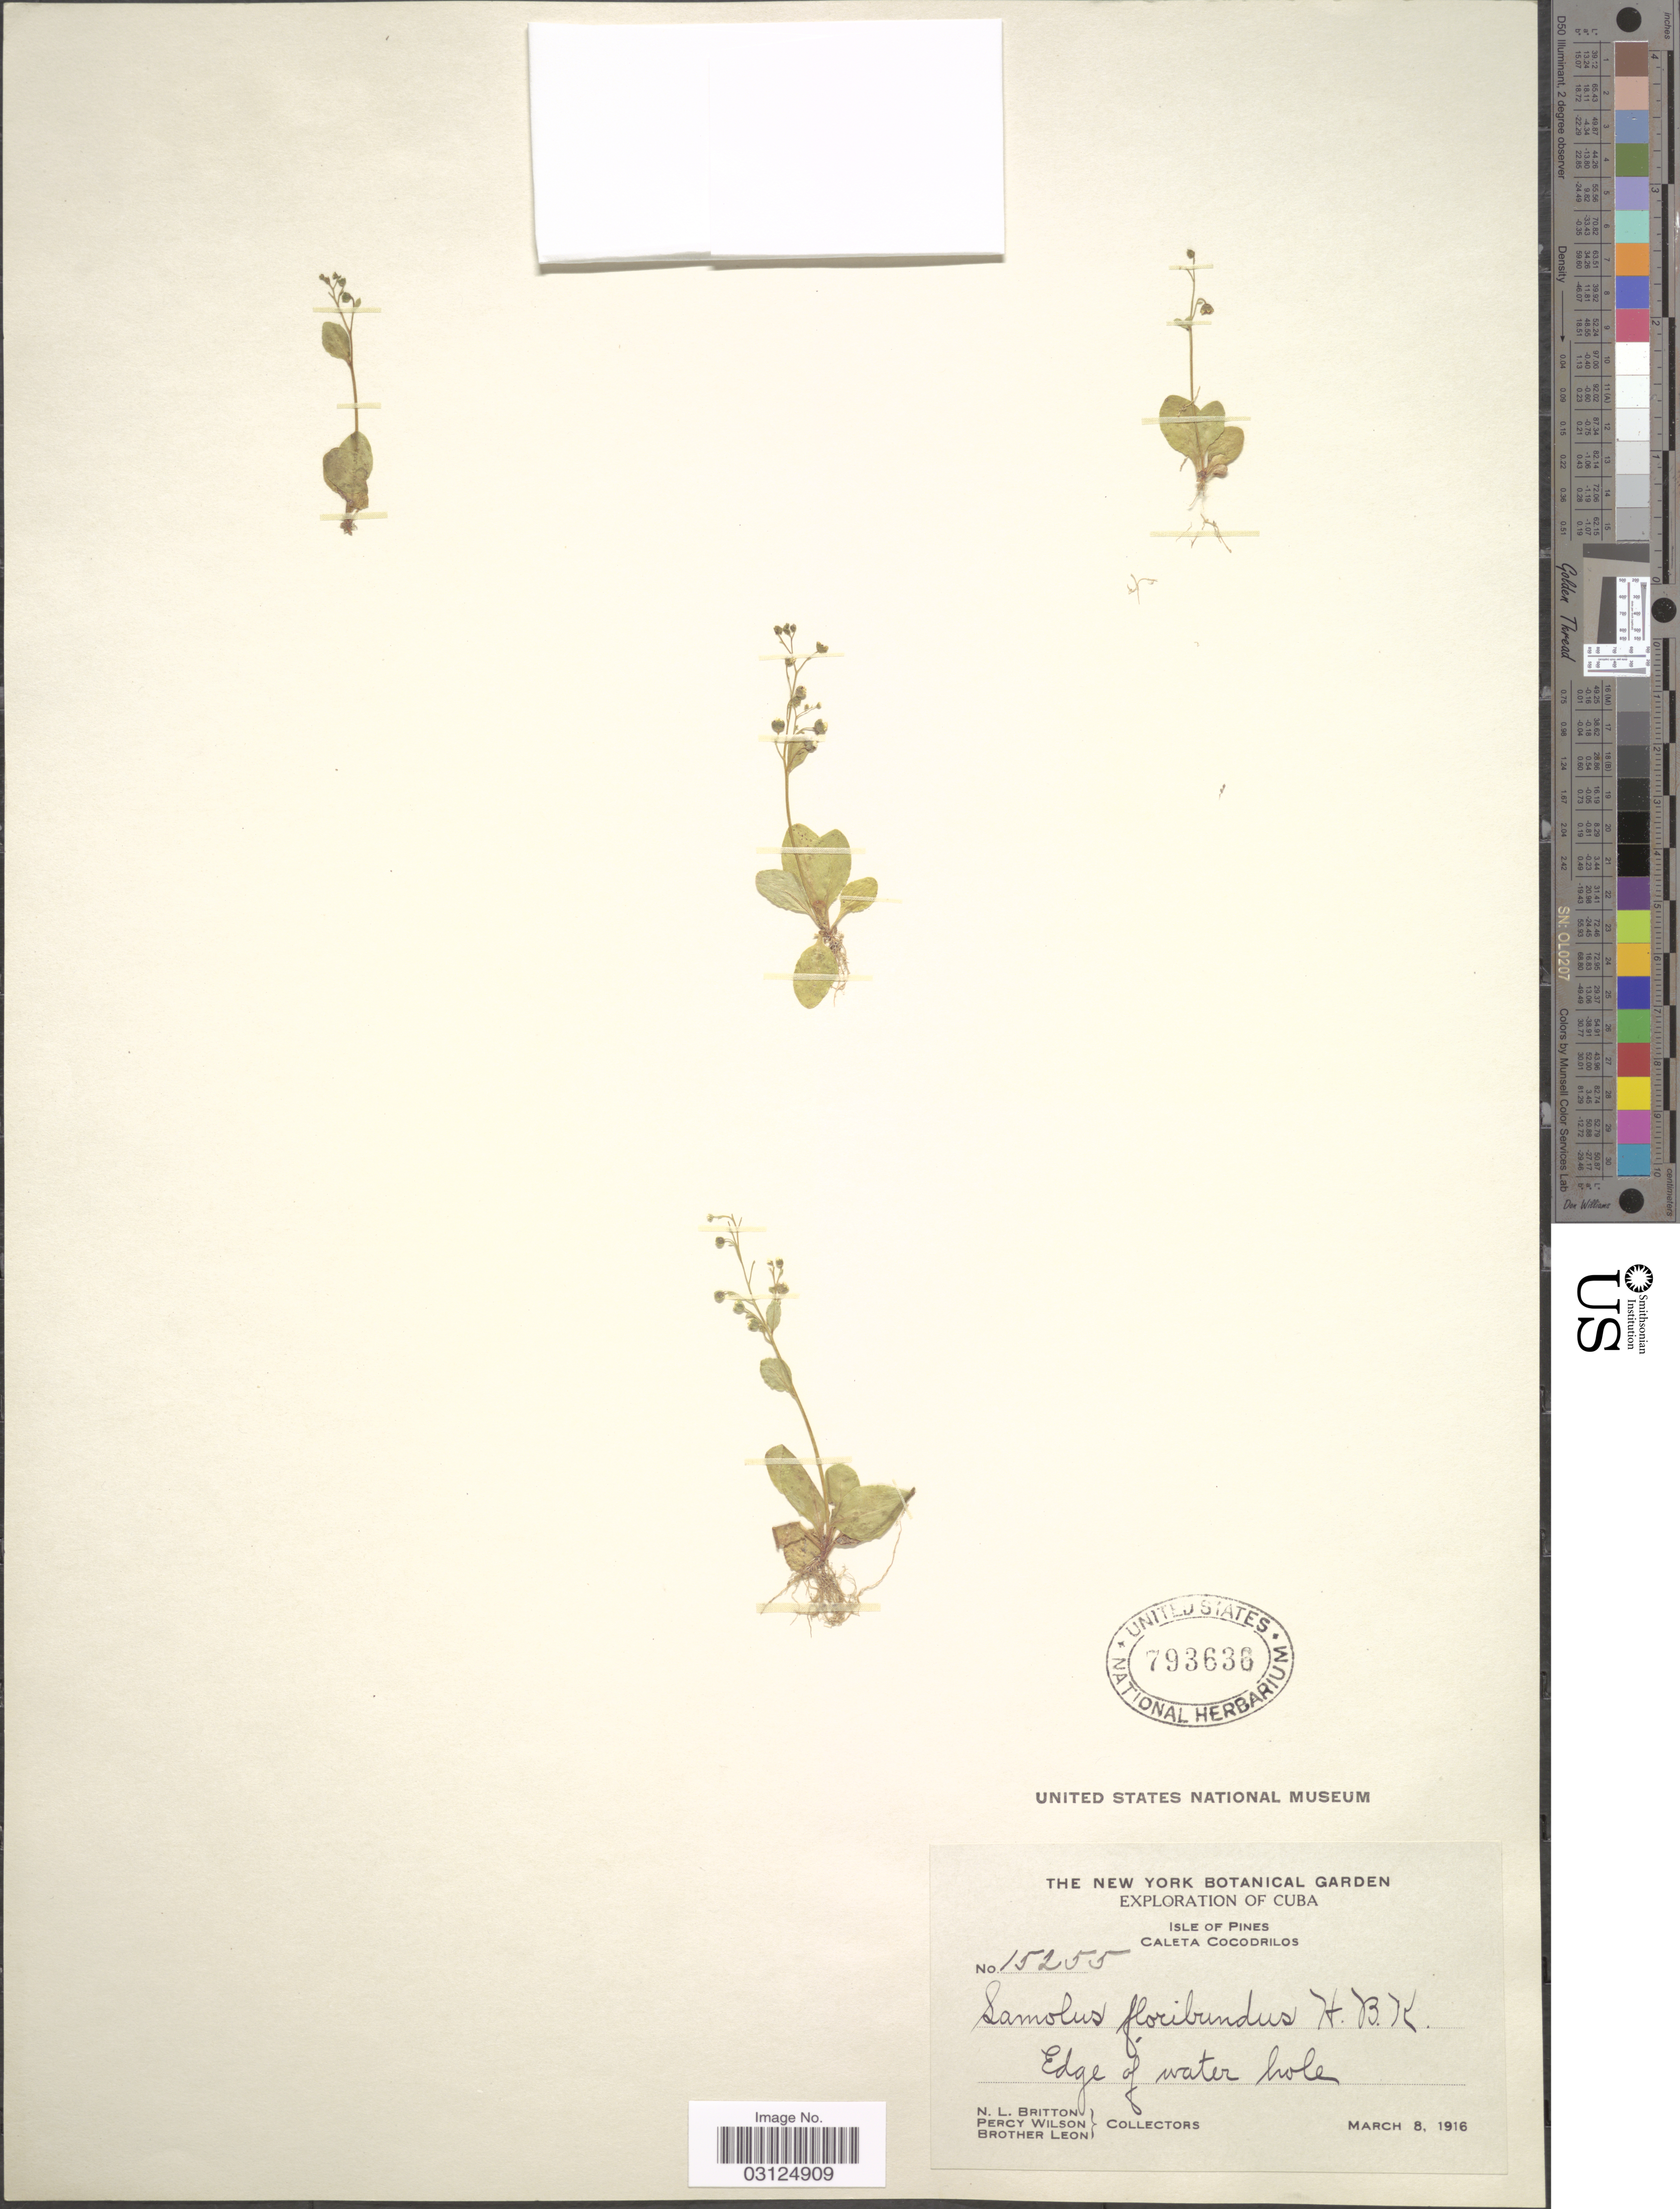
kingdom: Plantae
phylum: Tracheophyta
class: Magnoliopsida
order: Ericales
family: Primulaceae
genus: Samolus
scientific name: Samolus parviflorus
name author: Raf.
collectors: N. Britton, P. Wilson & Bro. León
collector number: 15255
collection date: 1916-03-08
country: Cuba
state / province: Isla de la Juventud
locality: Isle of Pines. Caleta Cocodrilos.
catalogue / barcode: US 793636